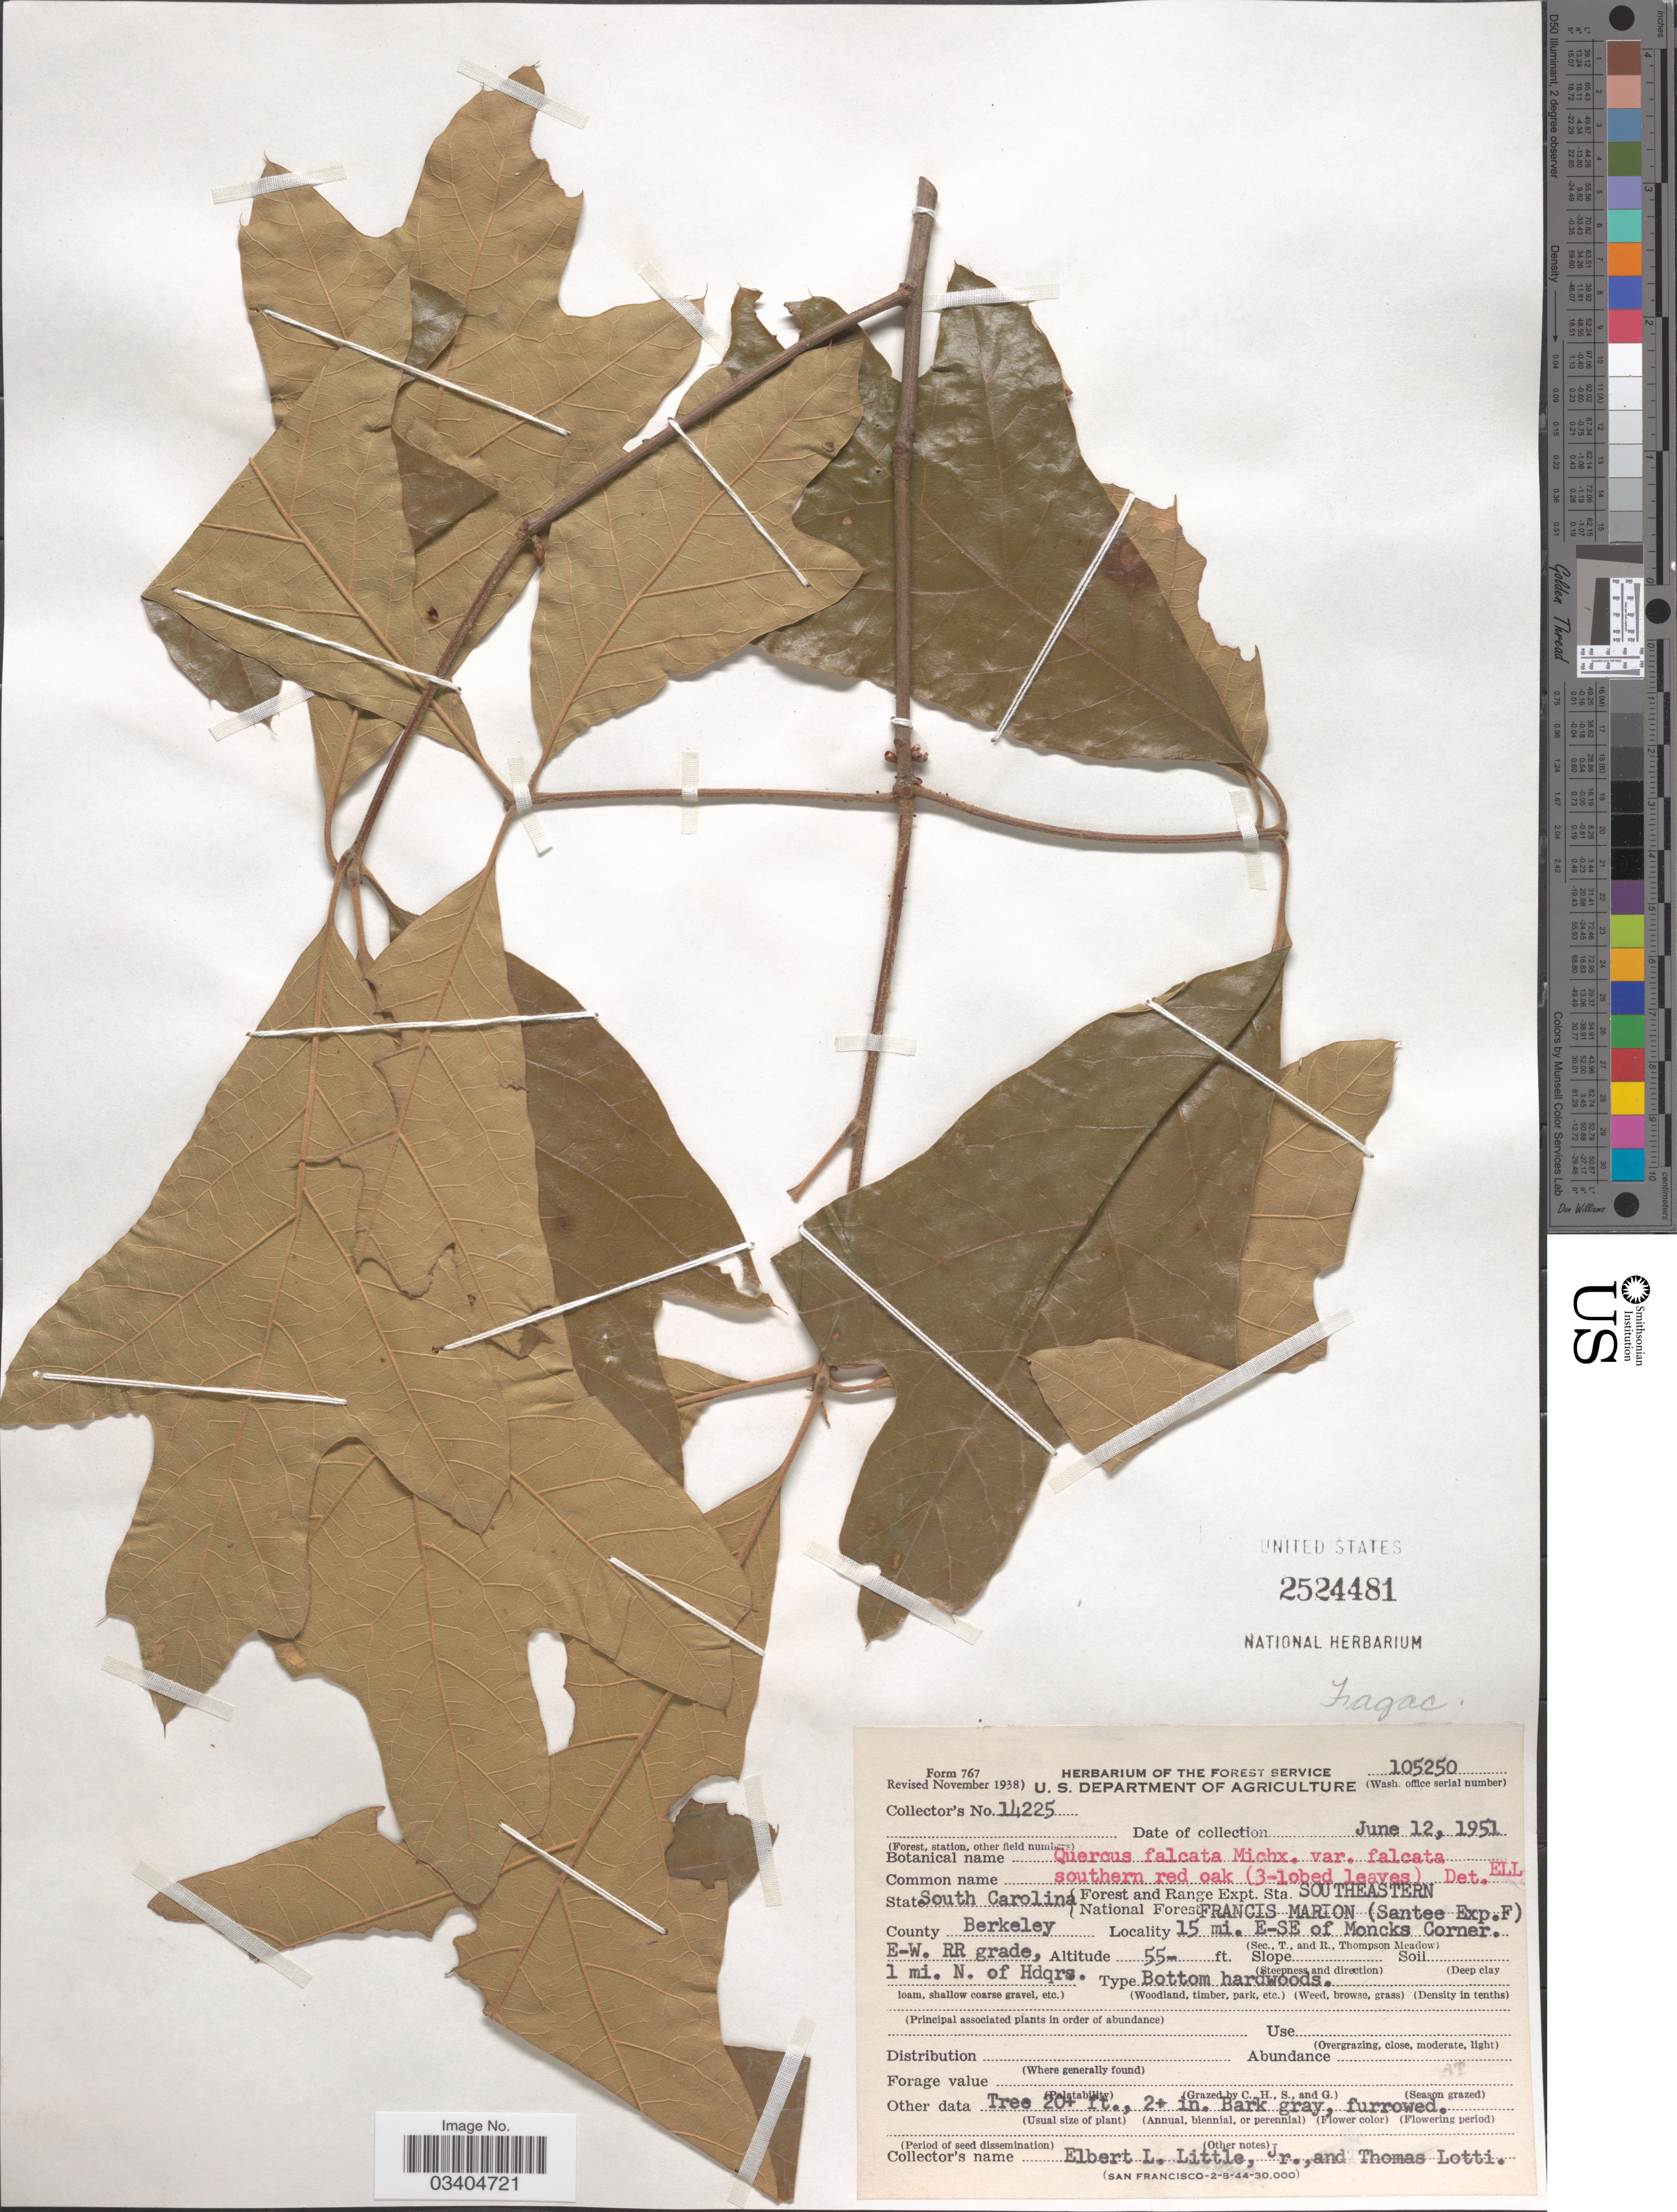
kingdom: Plantae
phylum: Tracheophyta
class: Magnoliopsida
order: Fagales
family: Fagaceae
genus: Quercus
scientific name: Quercus falcata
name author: Michx.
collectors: E. L. Little & T. Lotti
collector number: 14225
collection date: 1951-06-12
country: United States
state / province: South Carolina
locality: Forest and Range Expt. Sta. Southeastern. National Forest Francis Marion (Santee Exp. F), County Berkeley. 15 mi. E-SE of Moncks Corner. E-W. RR grade, 1 mi. N. of Hdqrs.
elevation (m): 17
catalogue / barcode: US 2524481